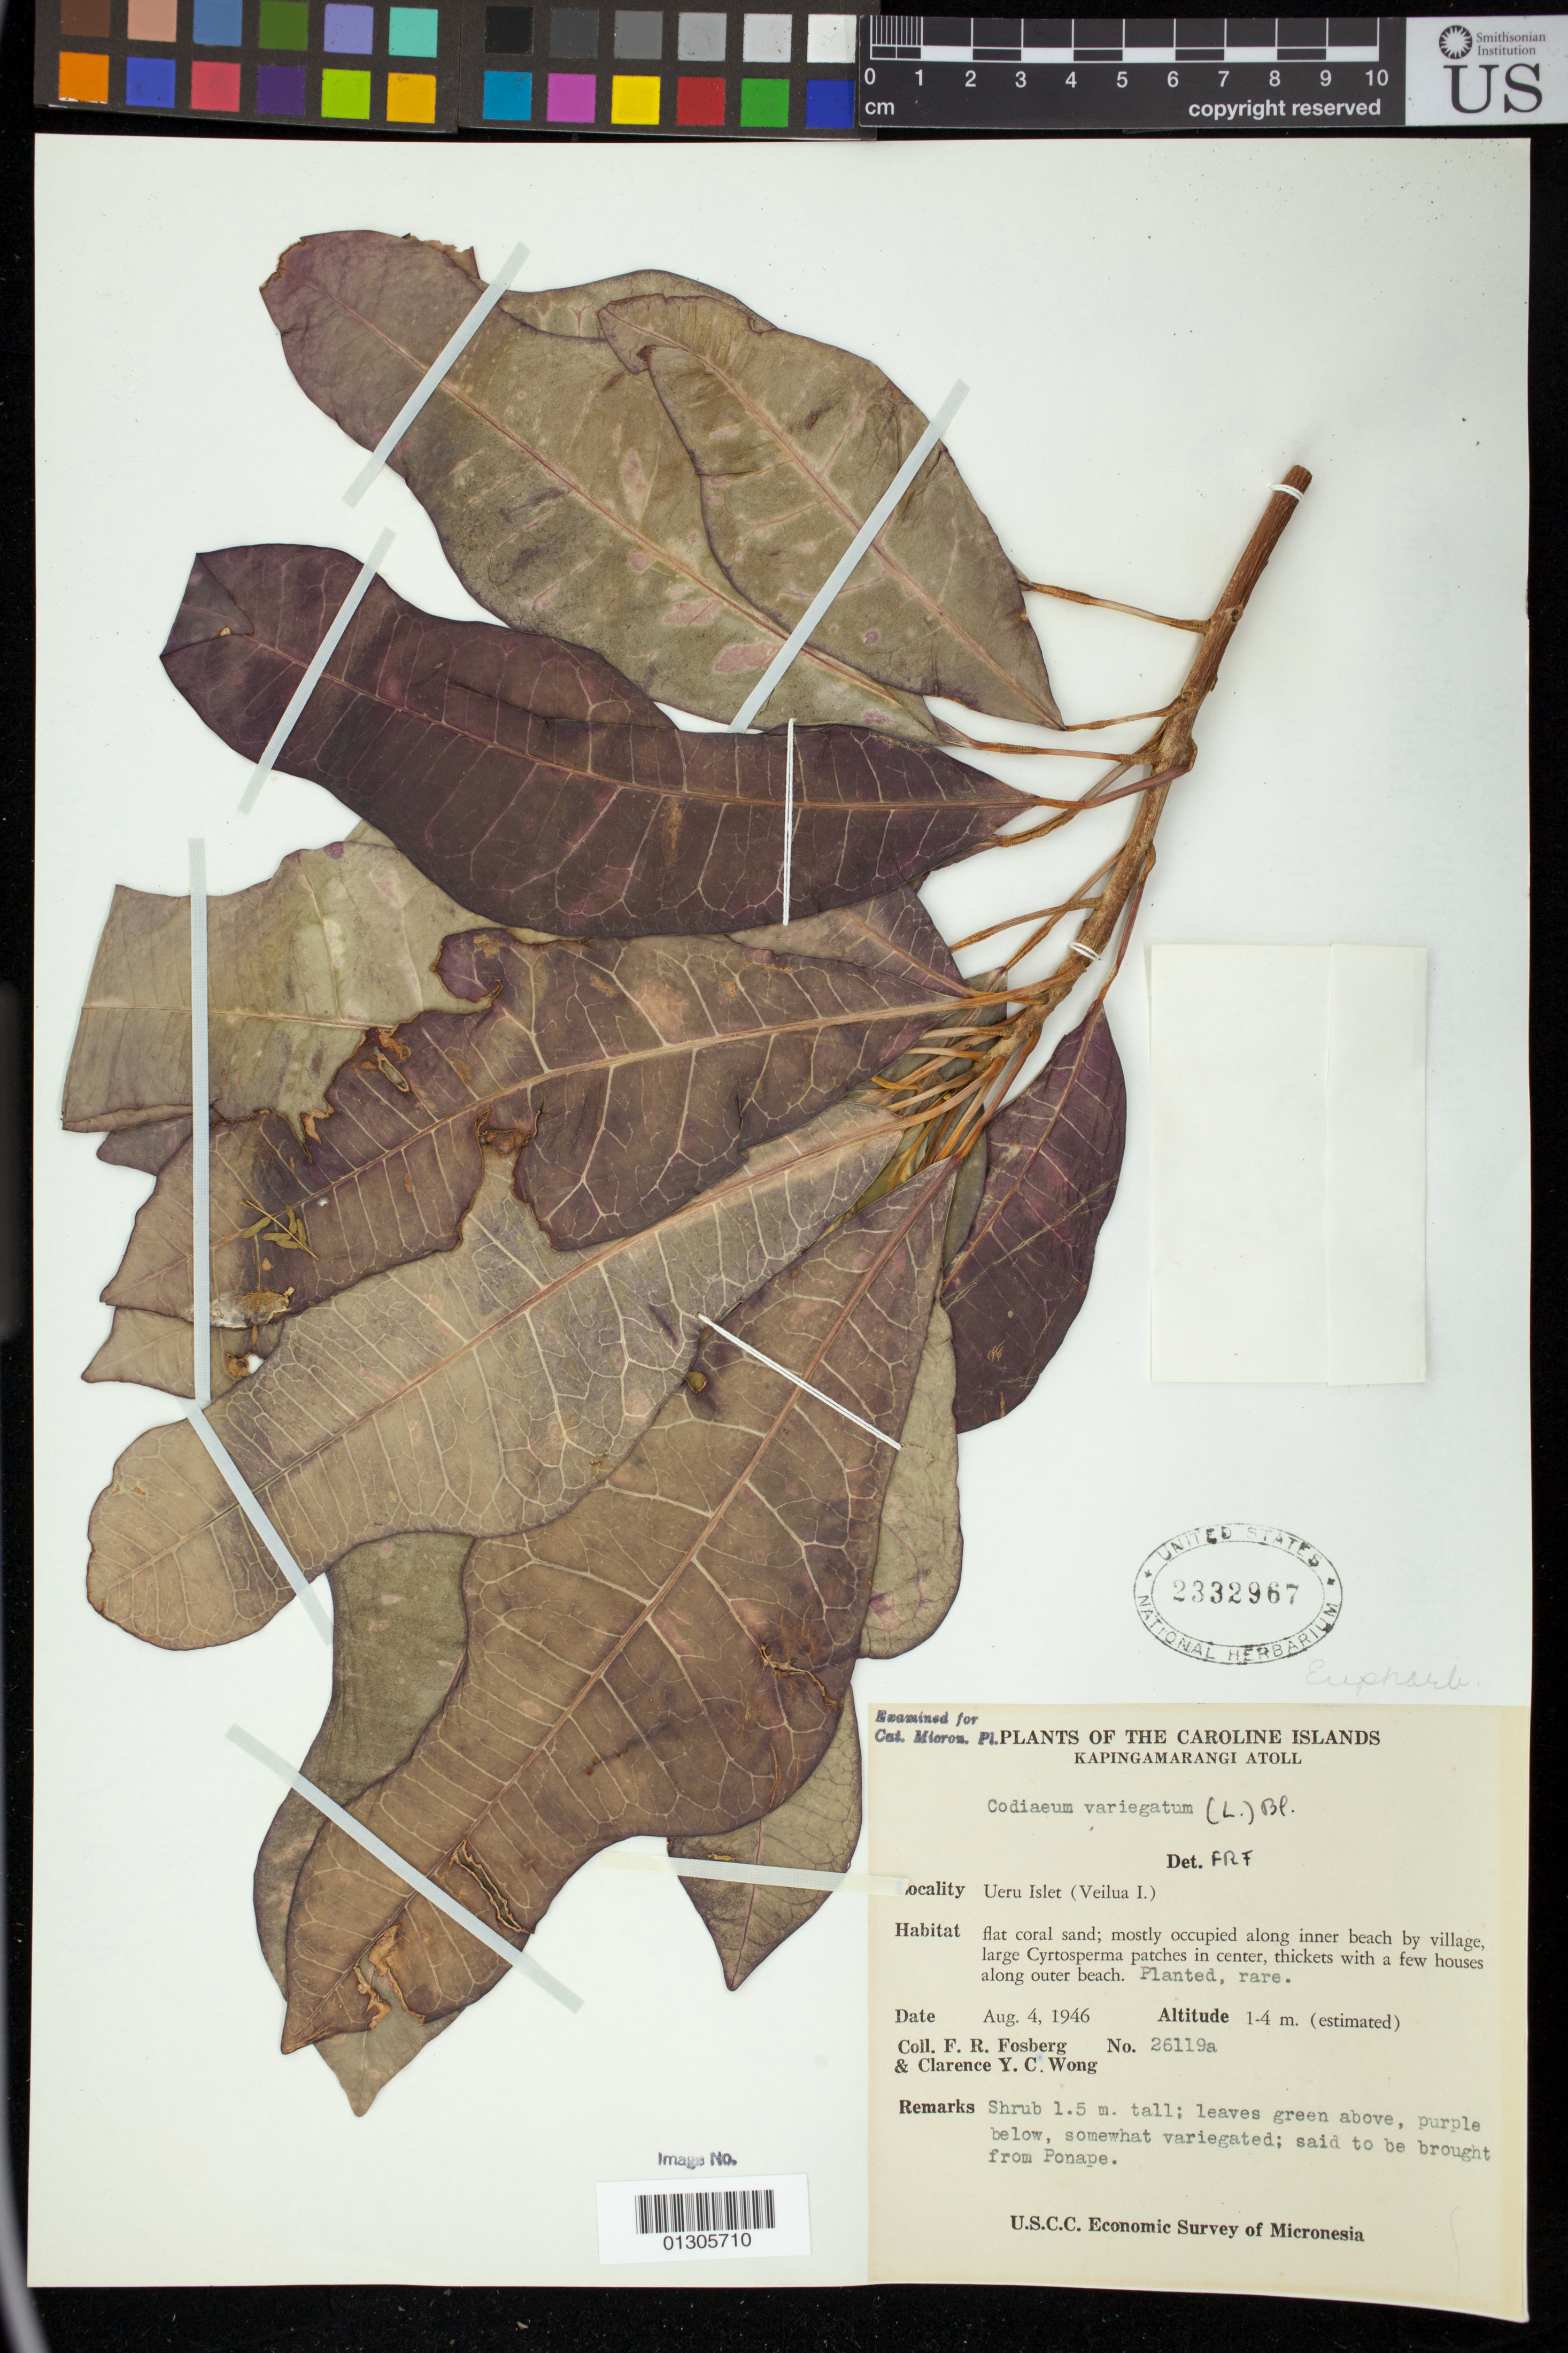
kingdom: Plantae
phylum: Tracheophyta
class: Magnoliopsida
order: Malpighiales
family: Euphorbiaceae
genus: Codiaeum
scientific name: Codiaeum variegatum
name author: (L.) Rumph. ex A. Juss.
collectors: F. R. Fosberg & C. Y. C. Wong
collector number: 26119a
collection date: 1946-08-04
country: Micronesia, Federated States of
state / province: Pohnpei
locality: Ueru Islet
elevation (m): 1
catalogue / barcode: US 2332967